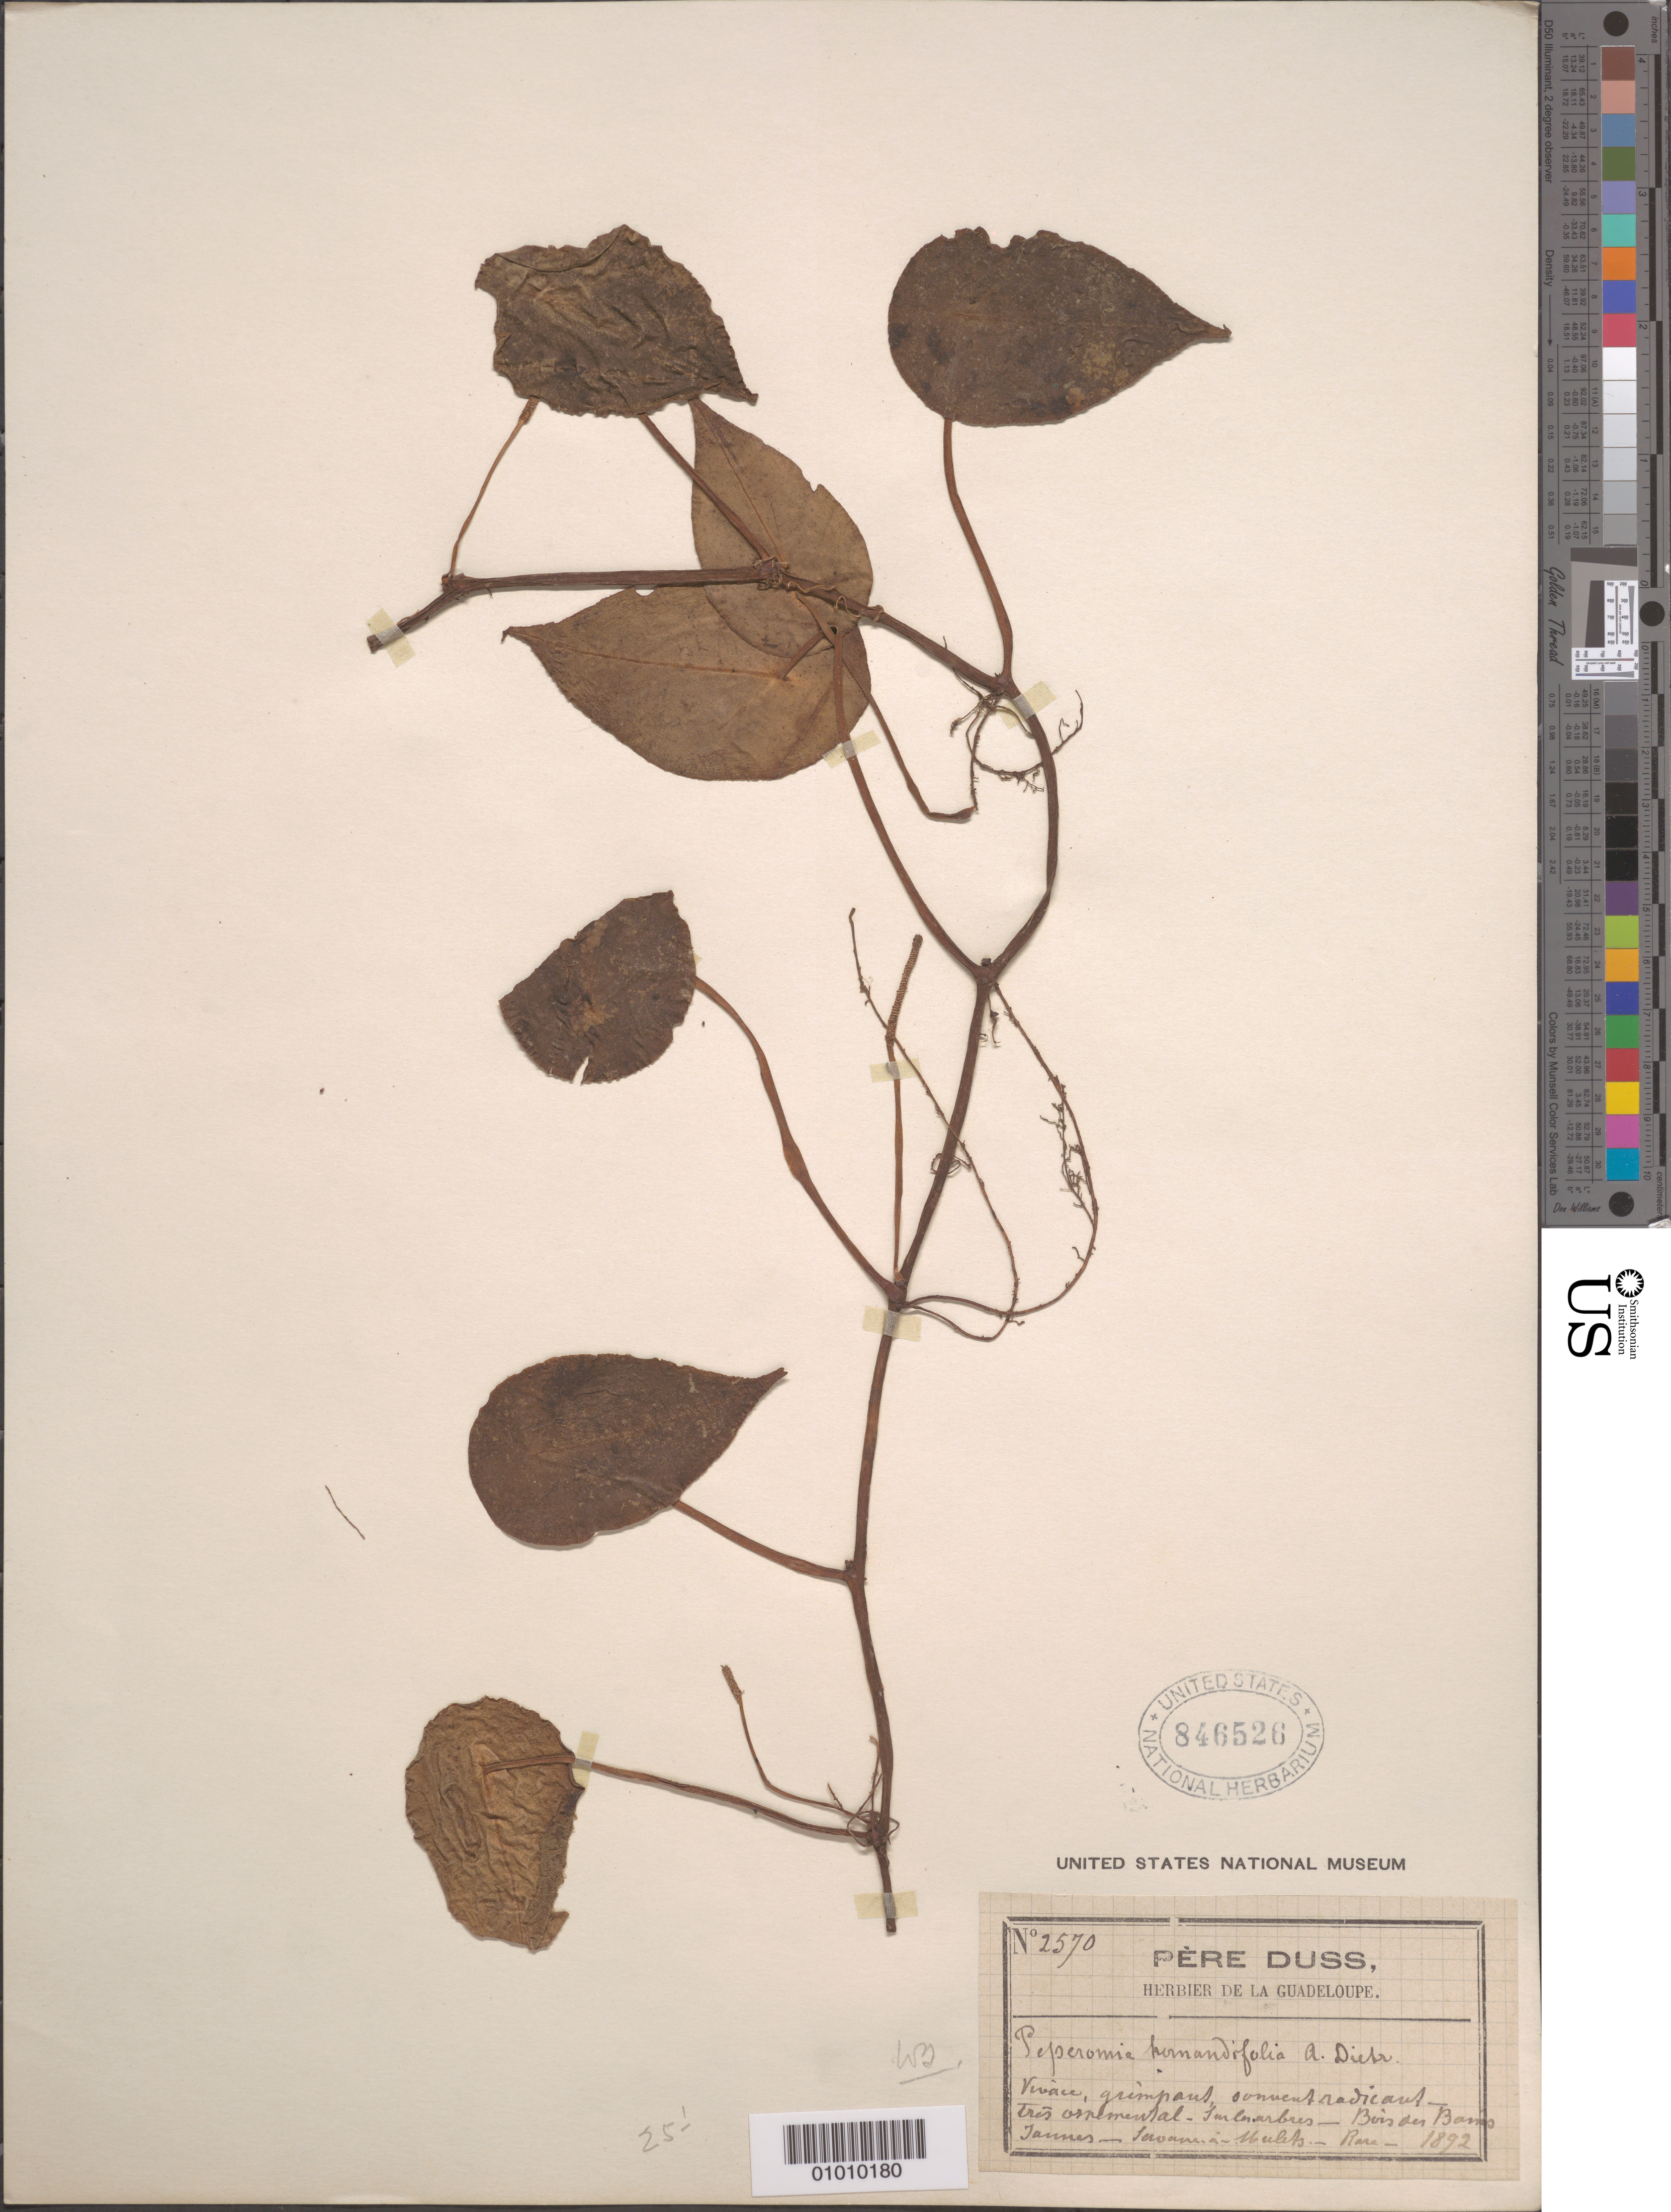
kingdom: Plantae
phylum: Tracheophyta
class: Magnoliopsida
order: Piperales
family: Piperaceae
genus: Peperomia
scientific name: Peperomia hernandiifolia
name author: (Vahl) A. Dietr.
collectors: Père Duss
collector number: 2570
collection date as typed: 1892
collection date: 1892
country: Guadeloupe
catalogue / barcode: US 846526